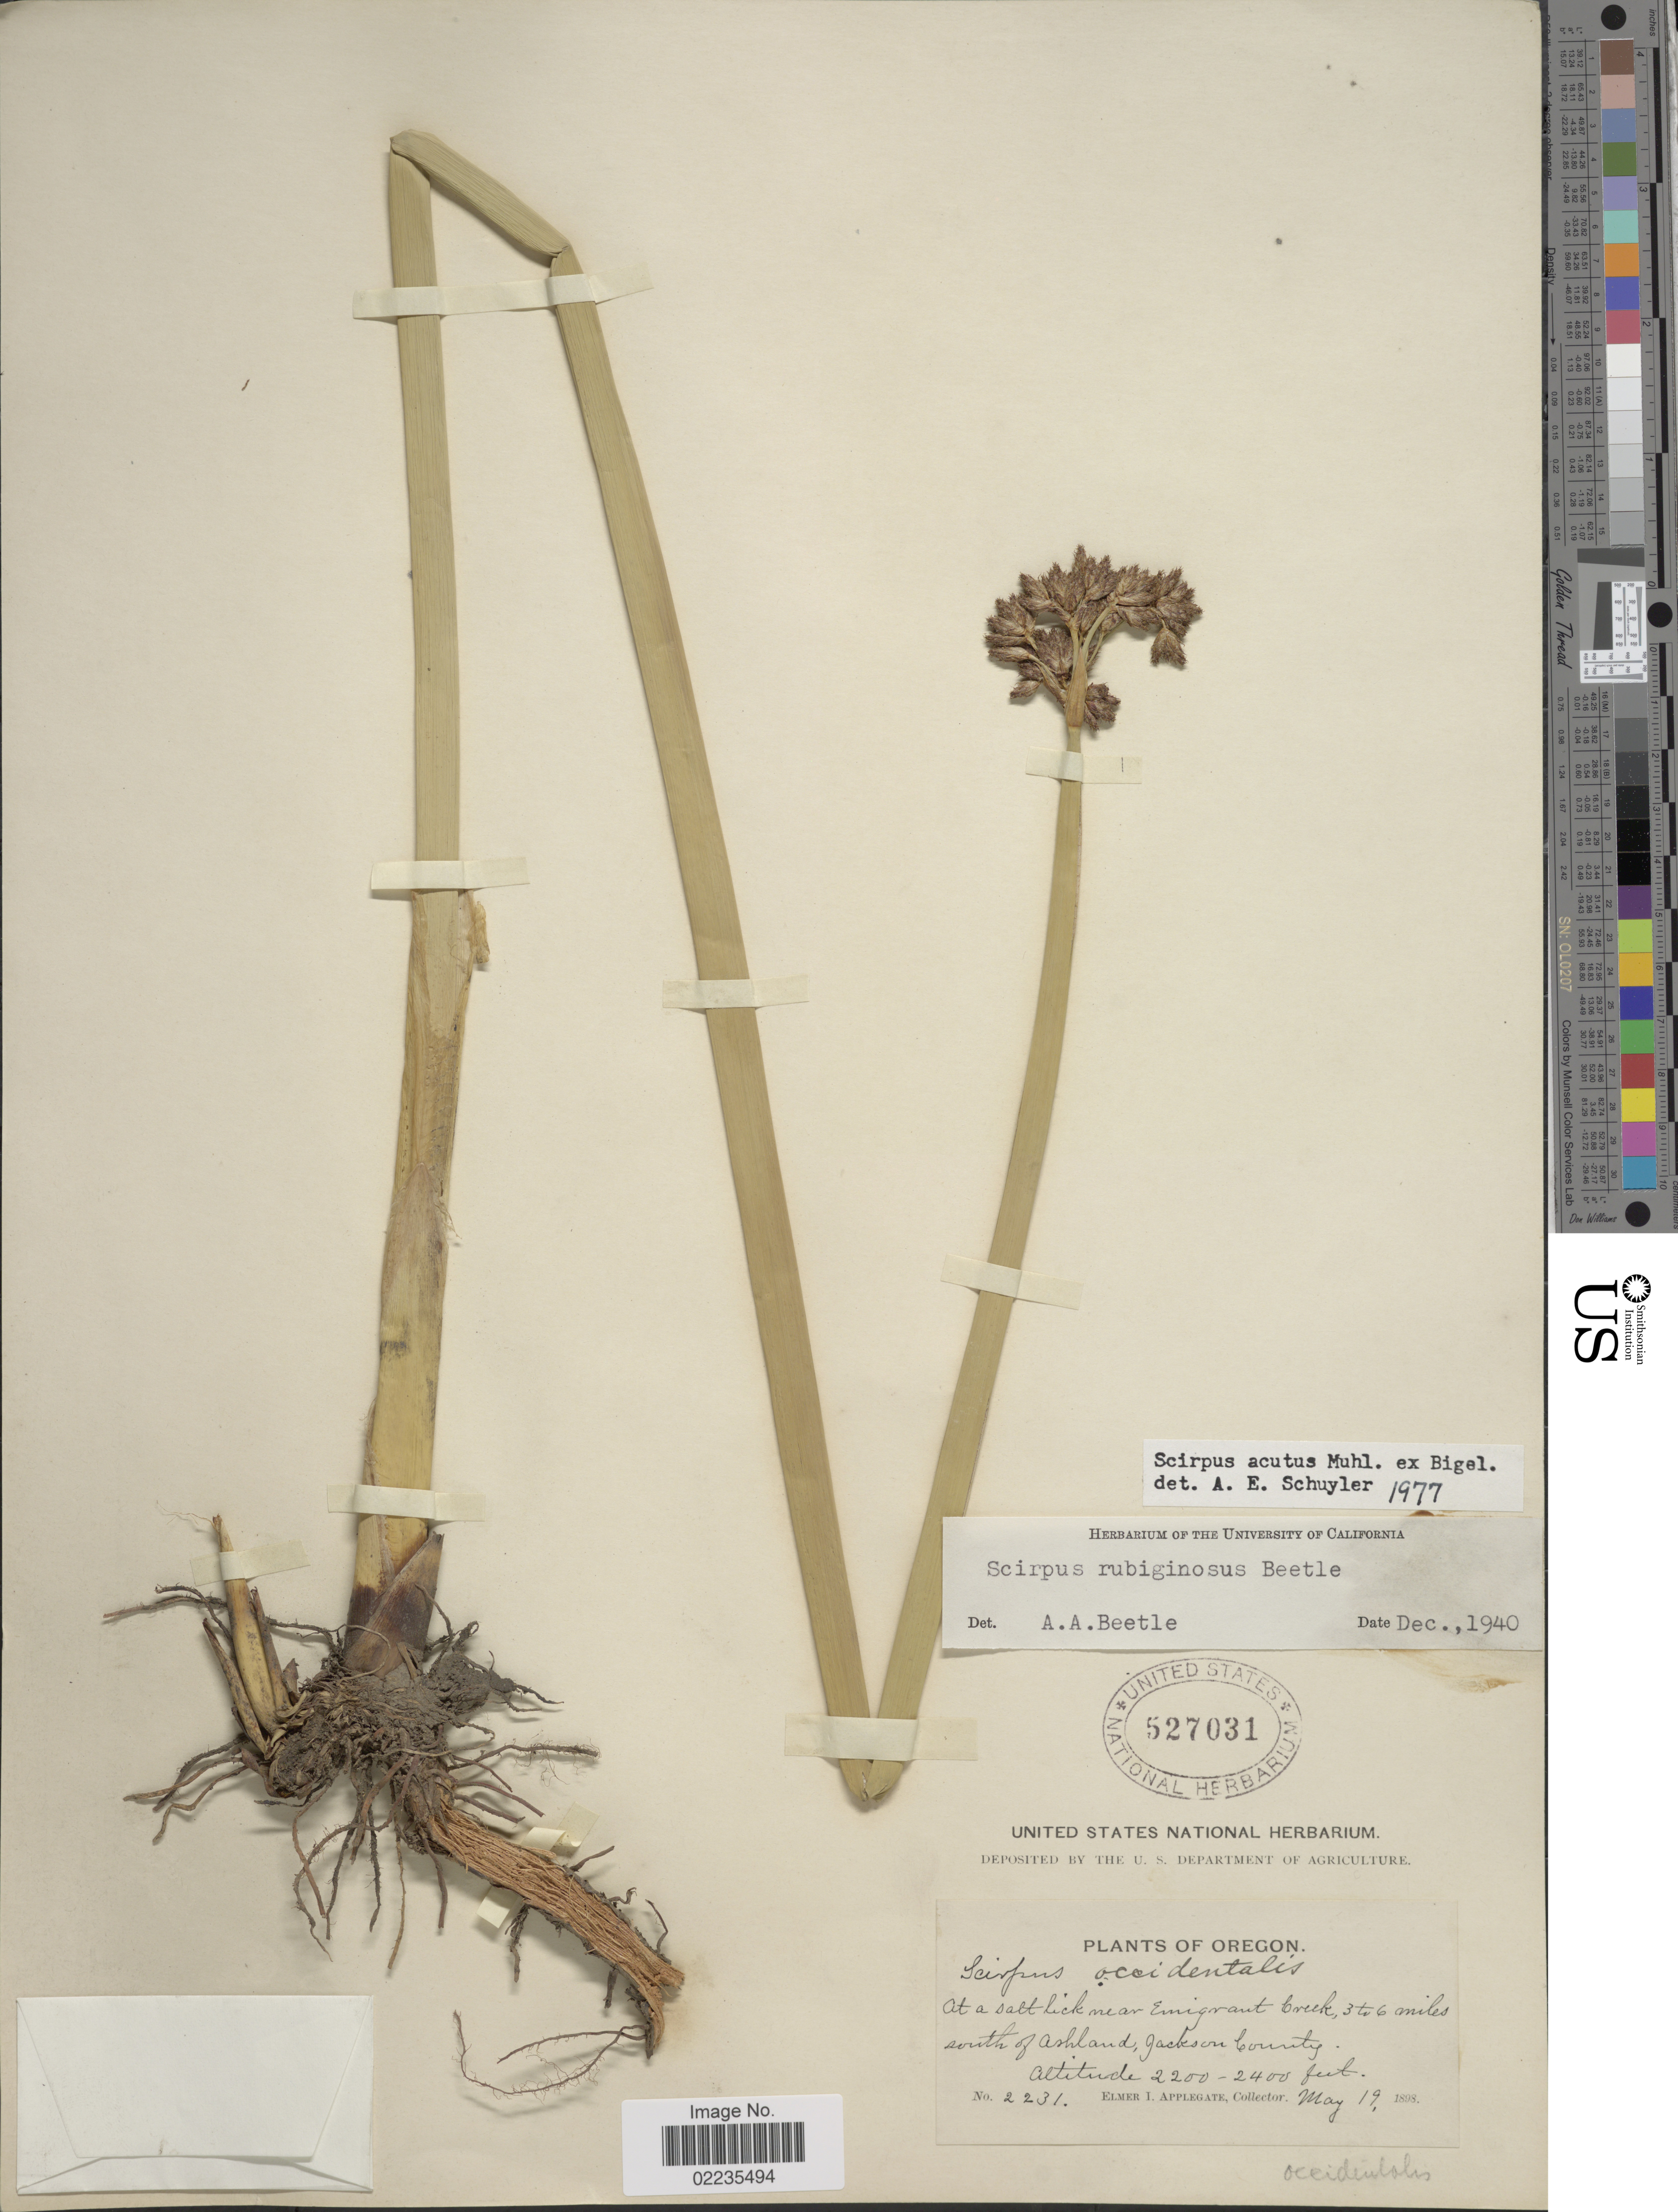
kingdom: Plantae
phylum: Tracheophyta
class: Liliopsida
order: Poales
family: Cyperaceae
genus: Schoenoplectus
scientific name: Schoenoplectus acutus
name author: (Muhl. ex Bigelow) Á. Löve & D. Löve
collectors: E. I. Applegate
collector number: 2231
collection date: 1898-05-19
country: United States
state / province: Oregon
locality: At a salt lick near Emigrant Creek, 3 to 6 miles south of Ashland, Jackson County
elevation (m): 671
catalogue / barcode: US 527031